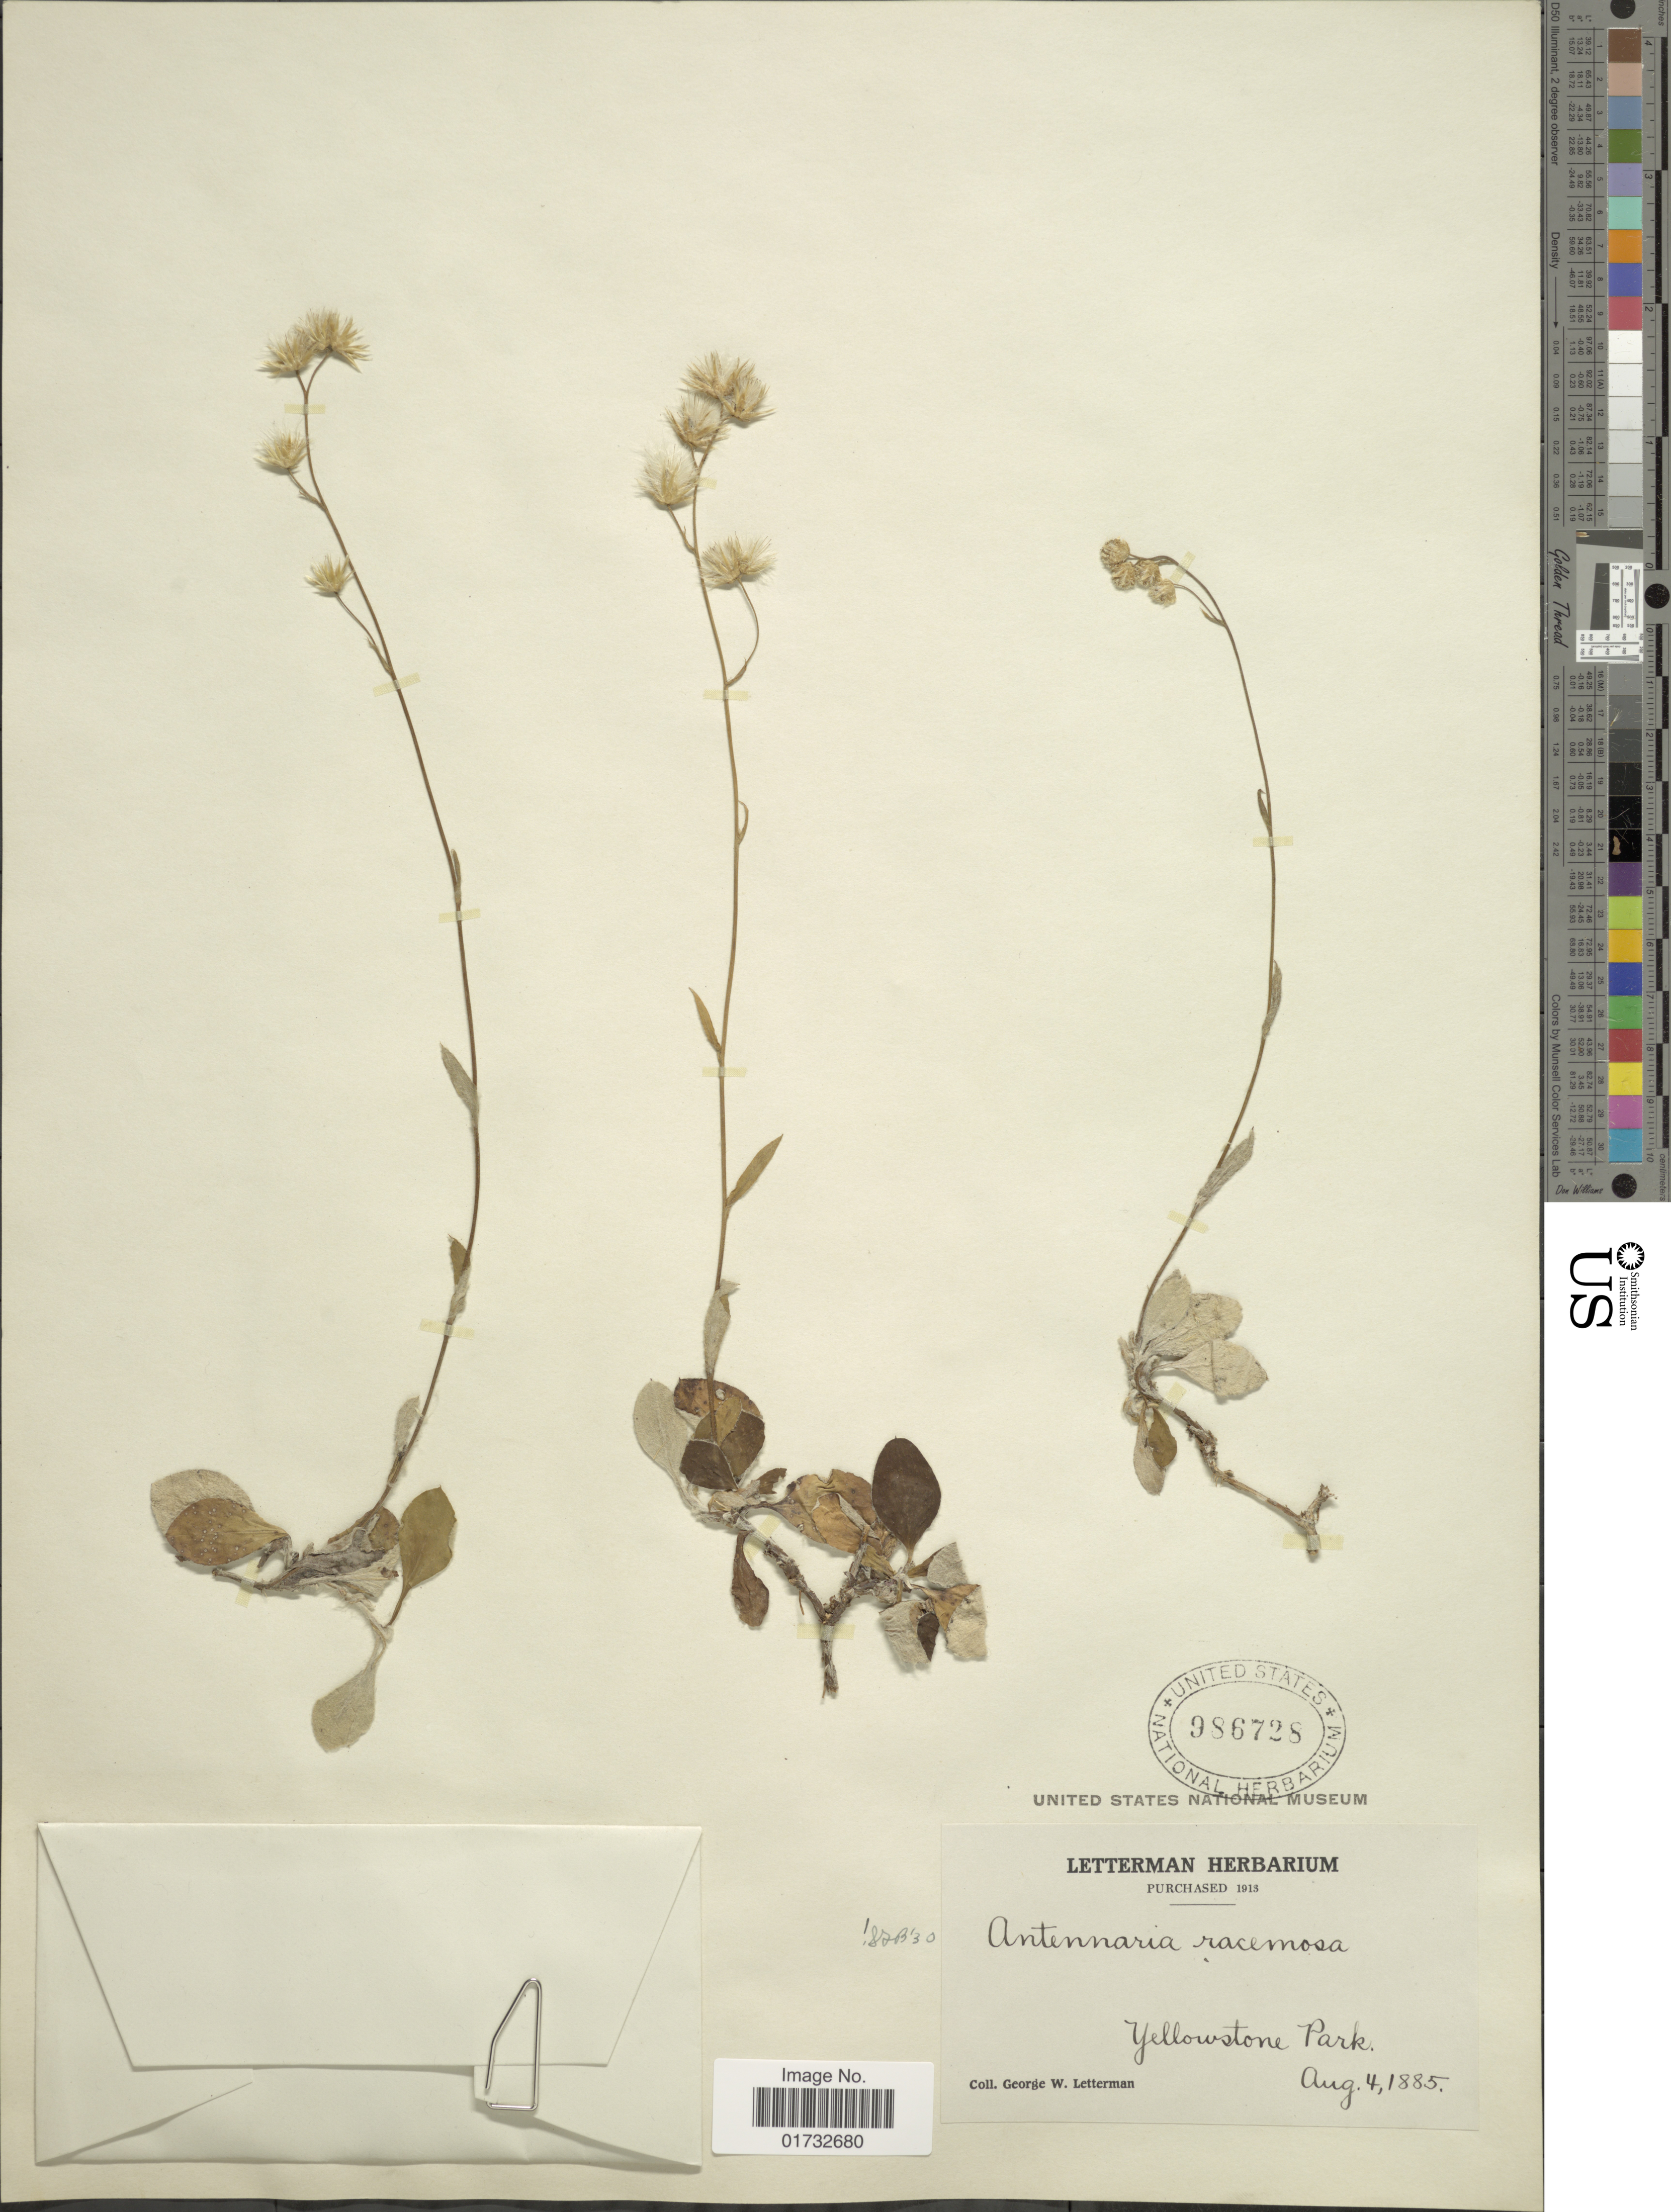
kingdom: Plantae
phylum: Tracheophyta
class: Magnoliopsida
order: Asterales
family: Asteraceae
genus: Antennaria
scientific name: Antennaria racemosa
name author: Hook.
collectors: G. W. Letterman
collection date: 1885-08-04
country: United States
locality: Yellowstone Park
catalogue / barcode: US 986728